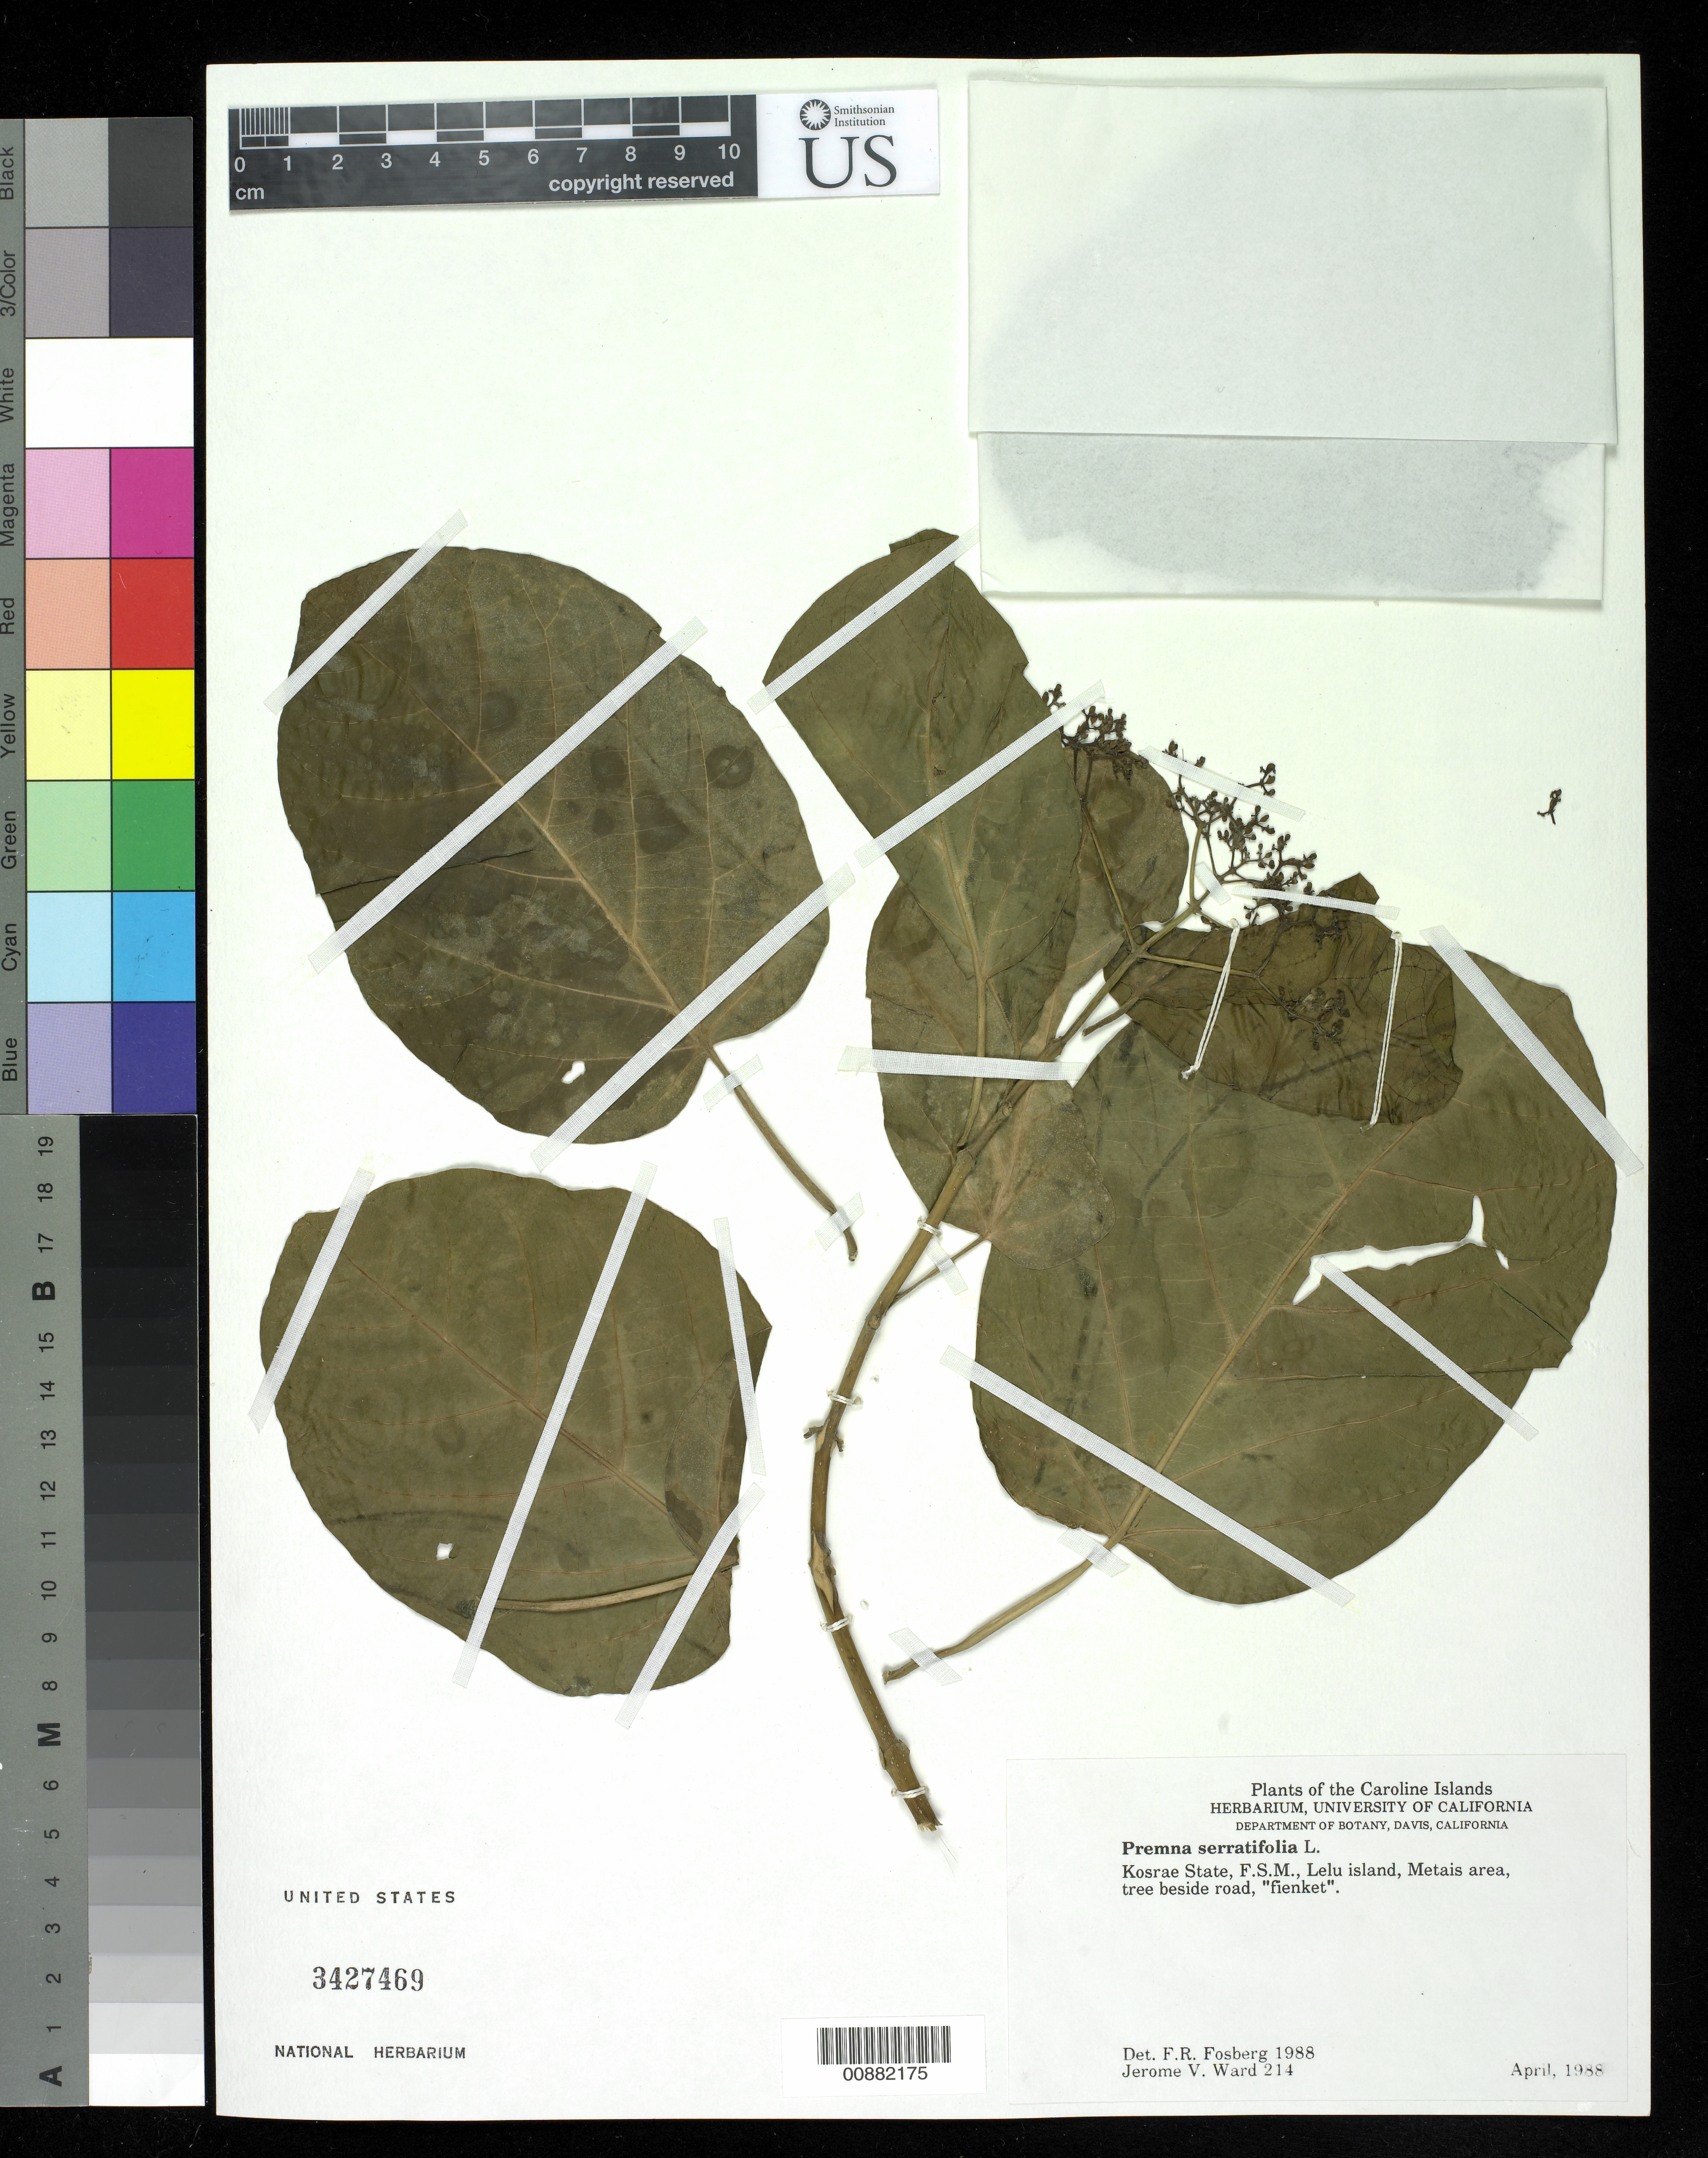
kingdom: Plantae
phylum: Tracheophyta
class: Magnoliopsida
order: Lamiales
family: Lamiaceae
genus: Premna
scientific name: Premna serratifolia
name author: L.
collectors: F. R. Fosberg & J. V. Ward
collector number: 1988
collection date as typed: Apr 1988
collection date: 1988-04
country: Micronesia, Federated States of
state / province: Kosrae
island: Lelu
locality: Lelu Islet, Metais area. Near road.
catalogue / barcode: US 3427469